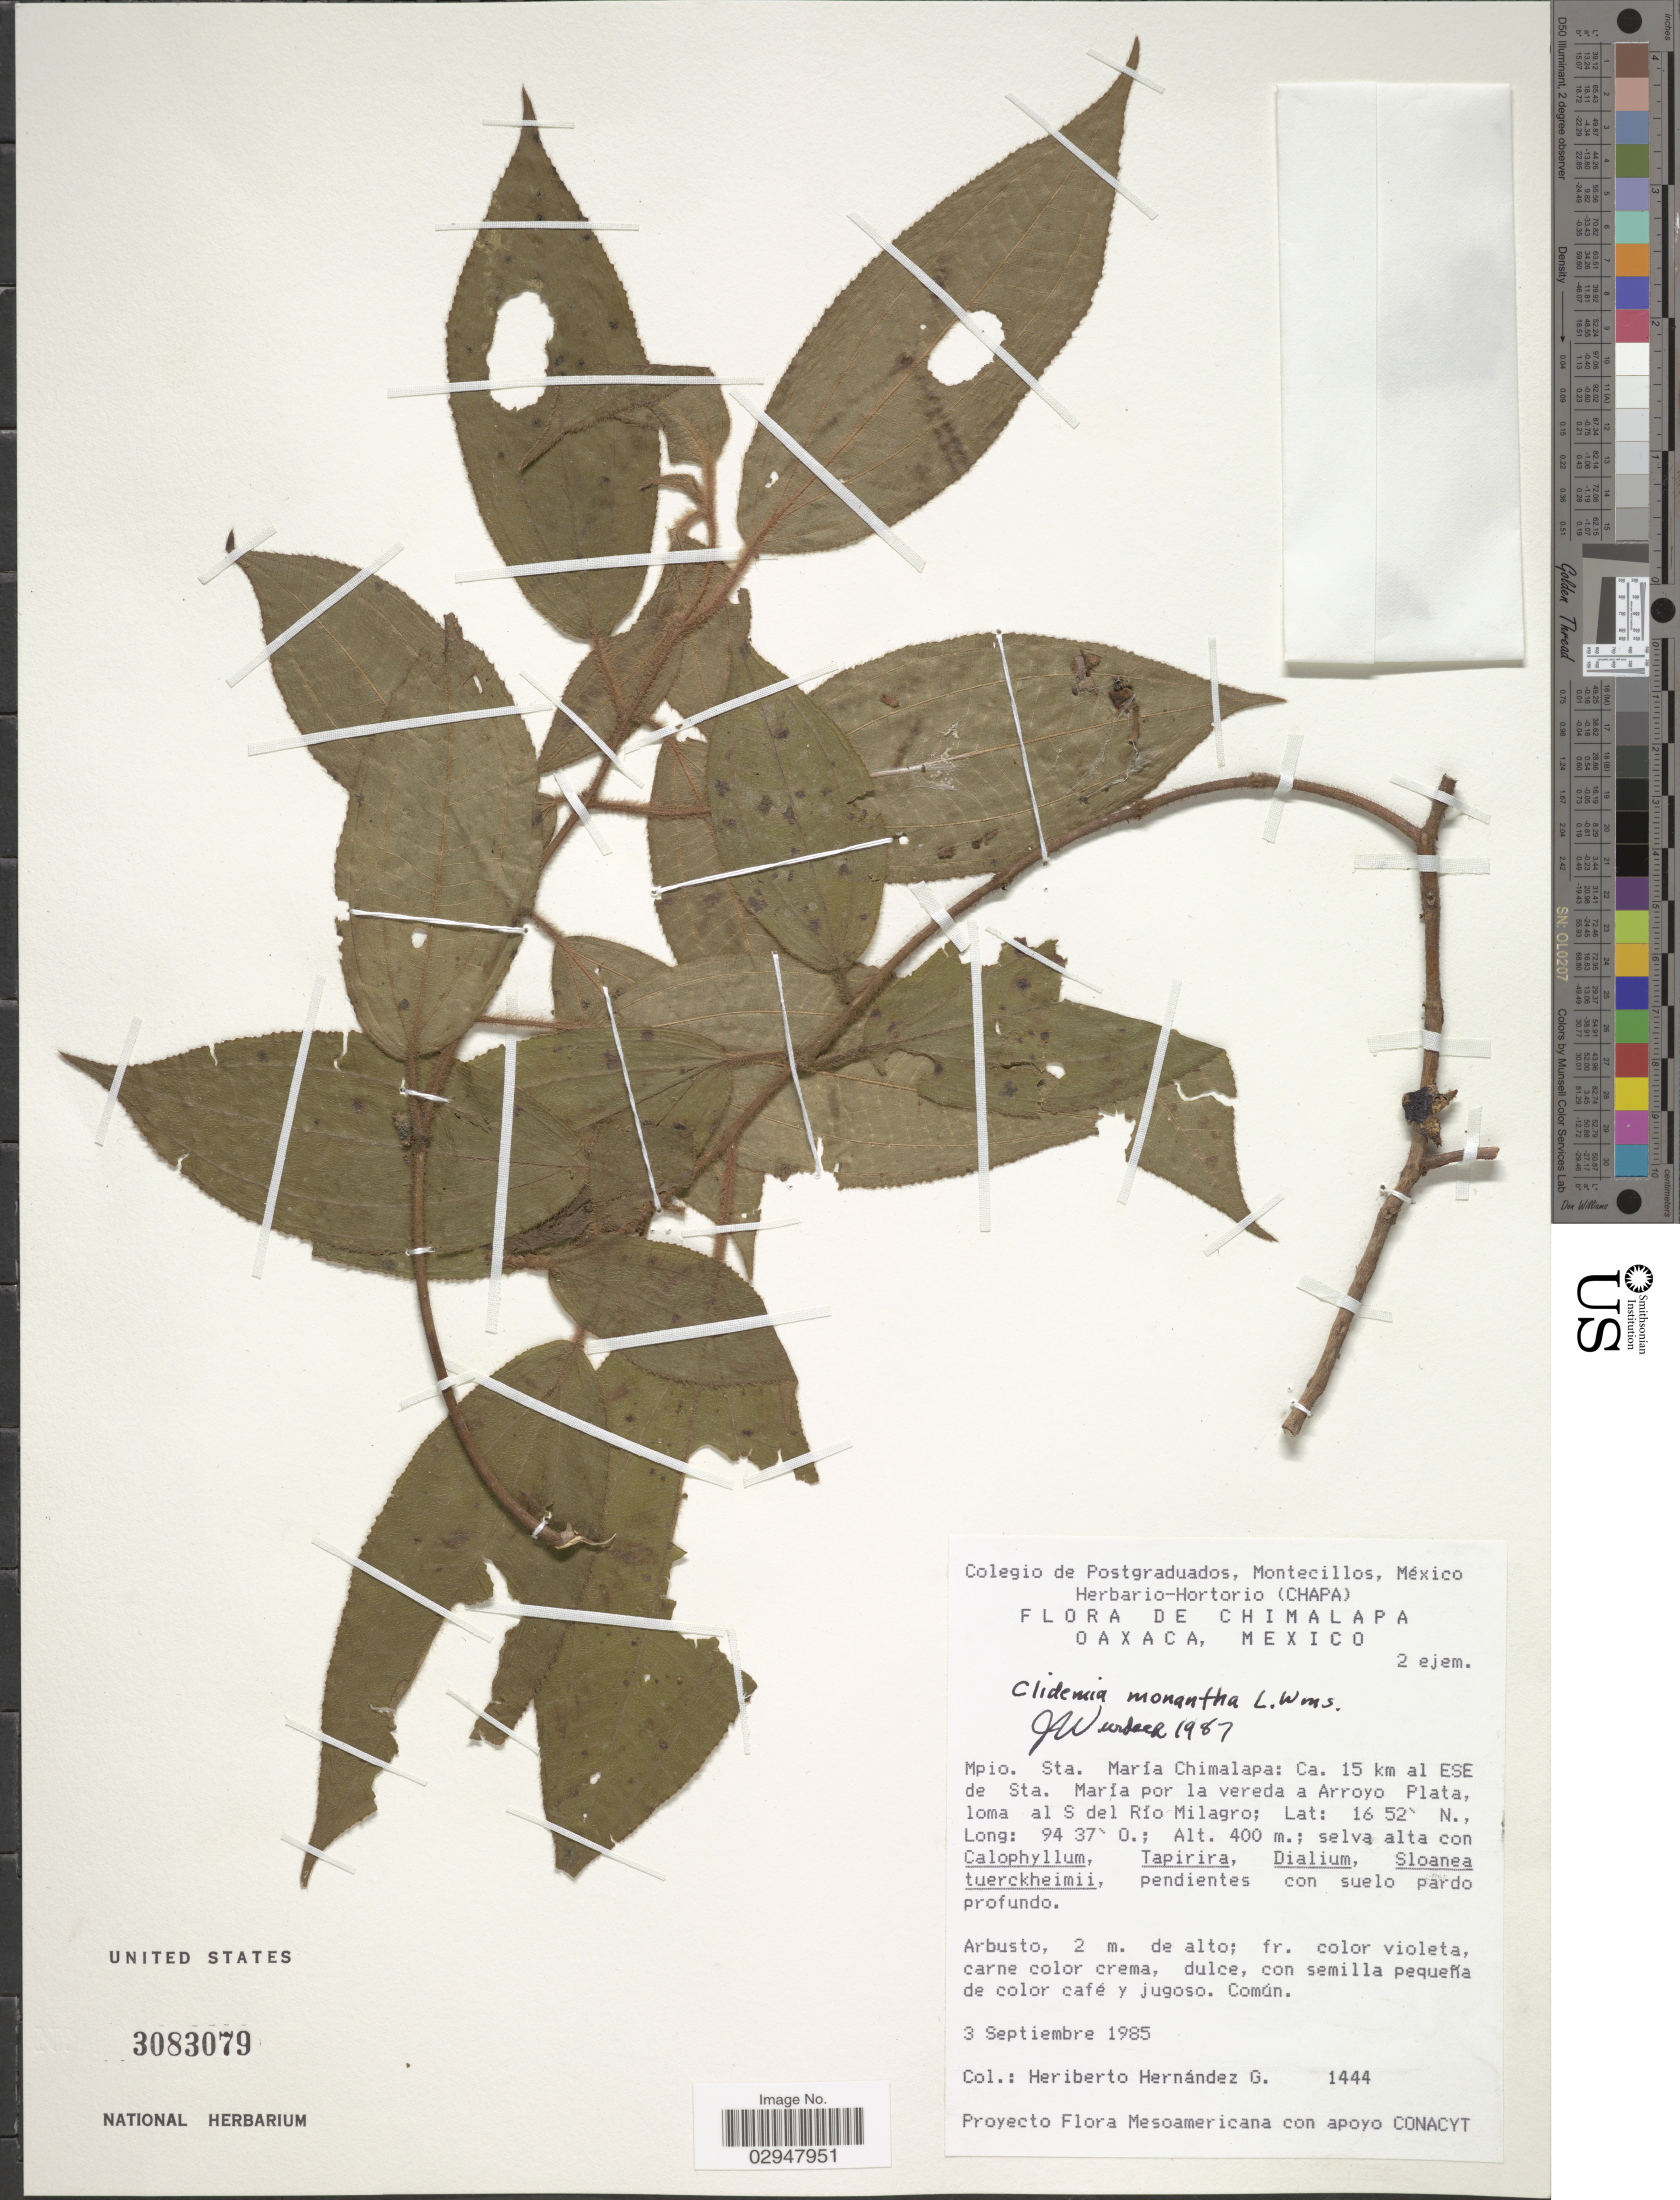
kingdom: Plantae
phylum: Tracheophyta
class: Magnoliopsida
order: Myrtales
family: Melastomataceae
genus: Clidemia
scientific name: Clidemia monantha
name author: L.O. Williams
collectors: H. Hernandez G.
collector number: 1444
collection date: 1985-09-03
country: Mexico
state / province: Oaxaca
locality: Chimalapa, Mpio. Sta. María Chimalapa, Ca. 15 km al ESE de Sta. María por la vereda a Arroyo Plata, loma al S del Río Milagro.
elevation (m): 400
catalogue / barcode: US 3083079